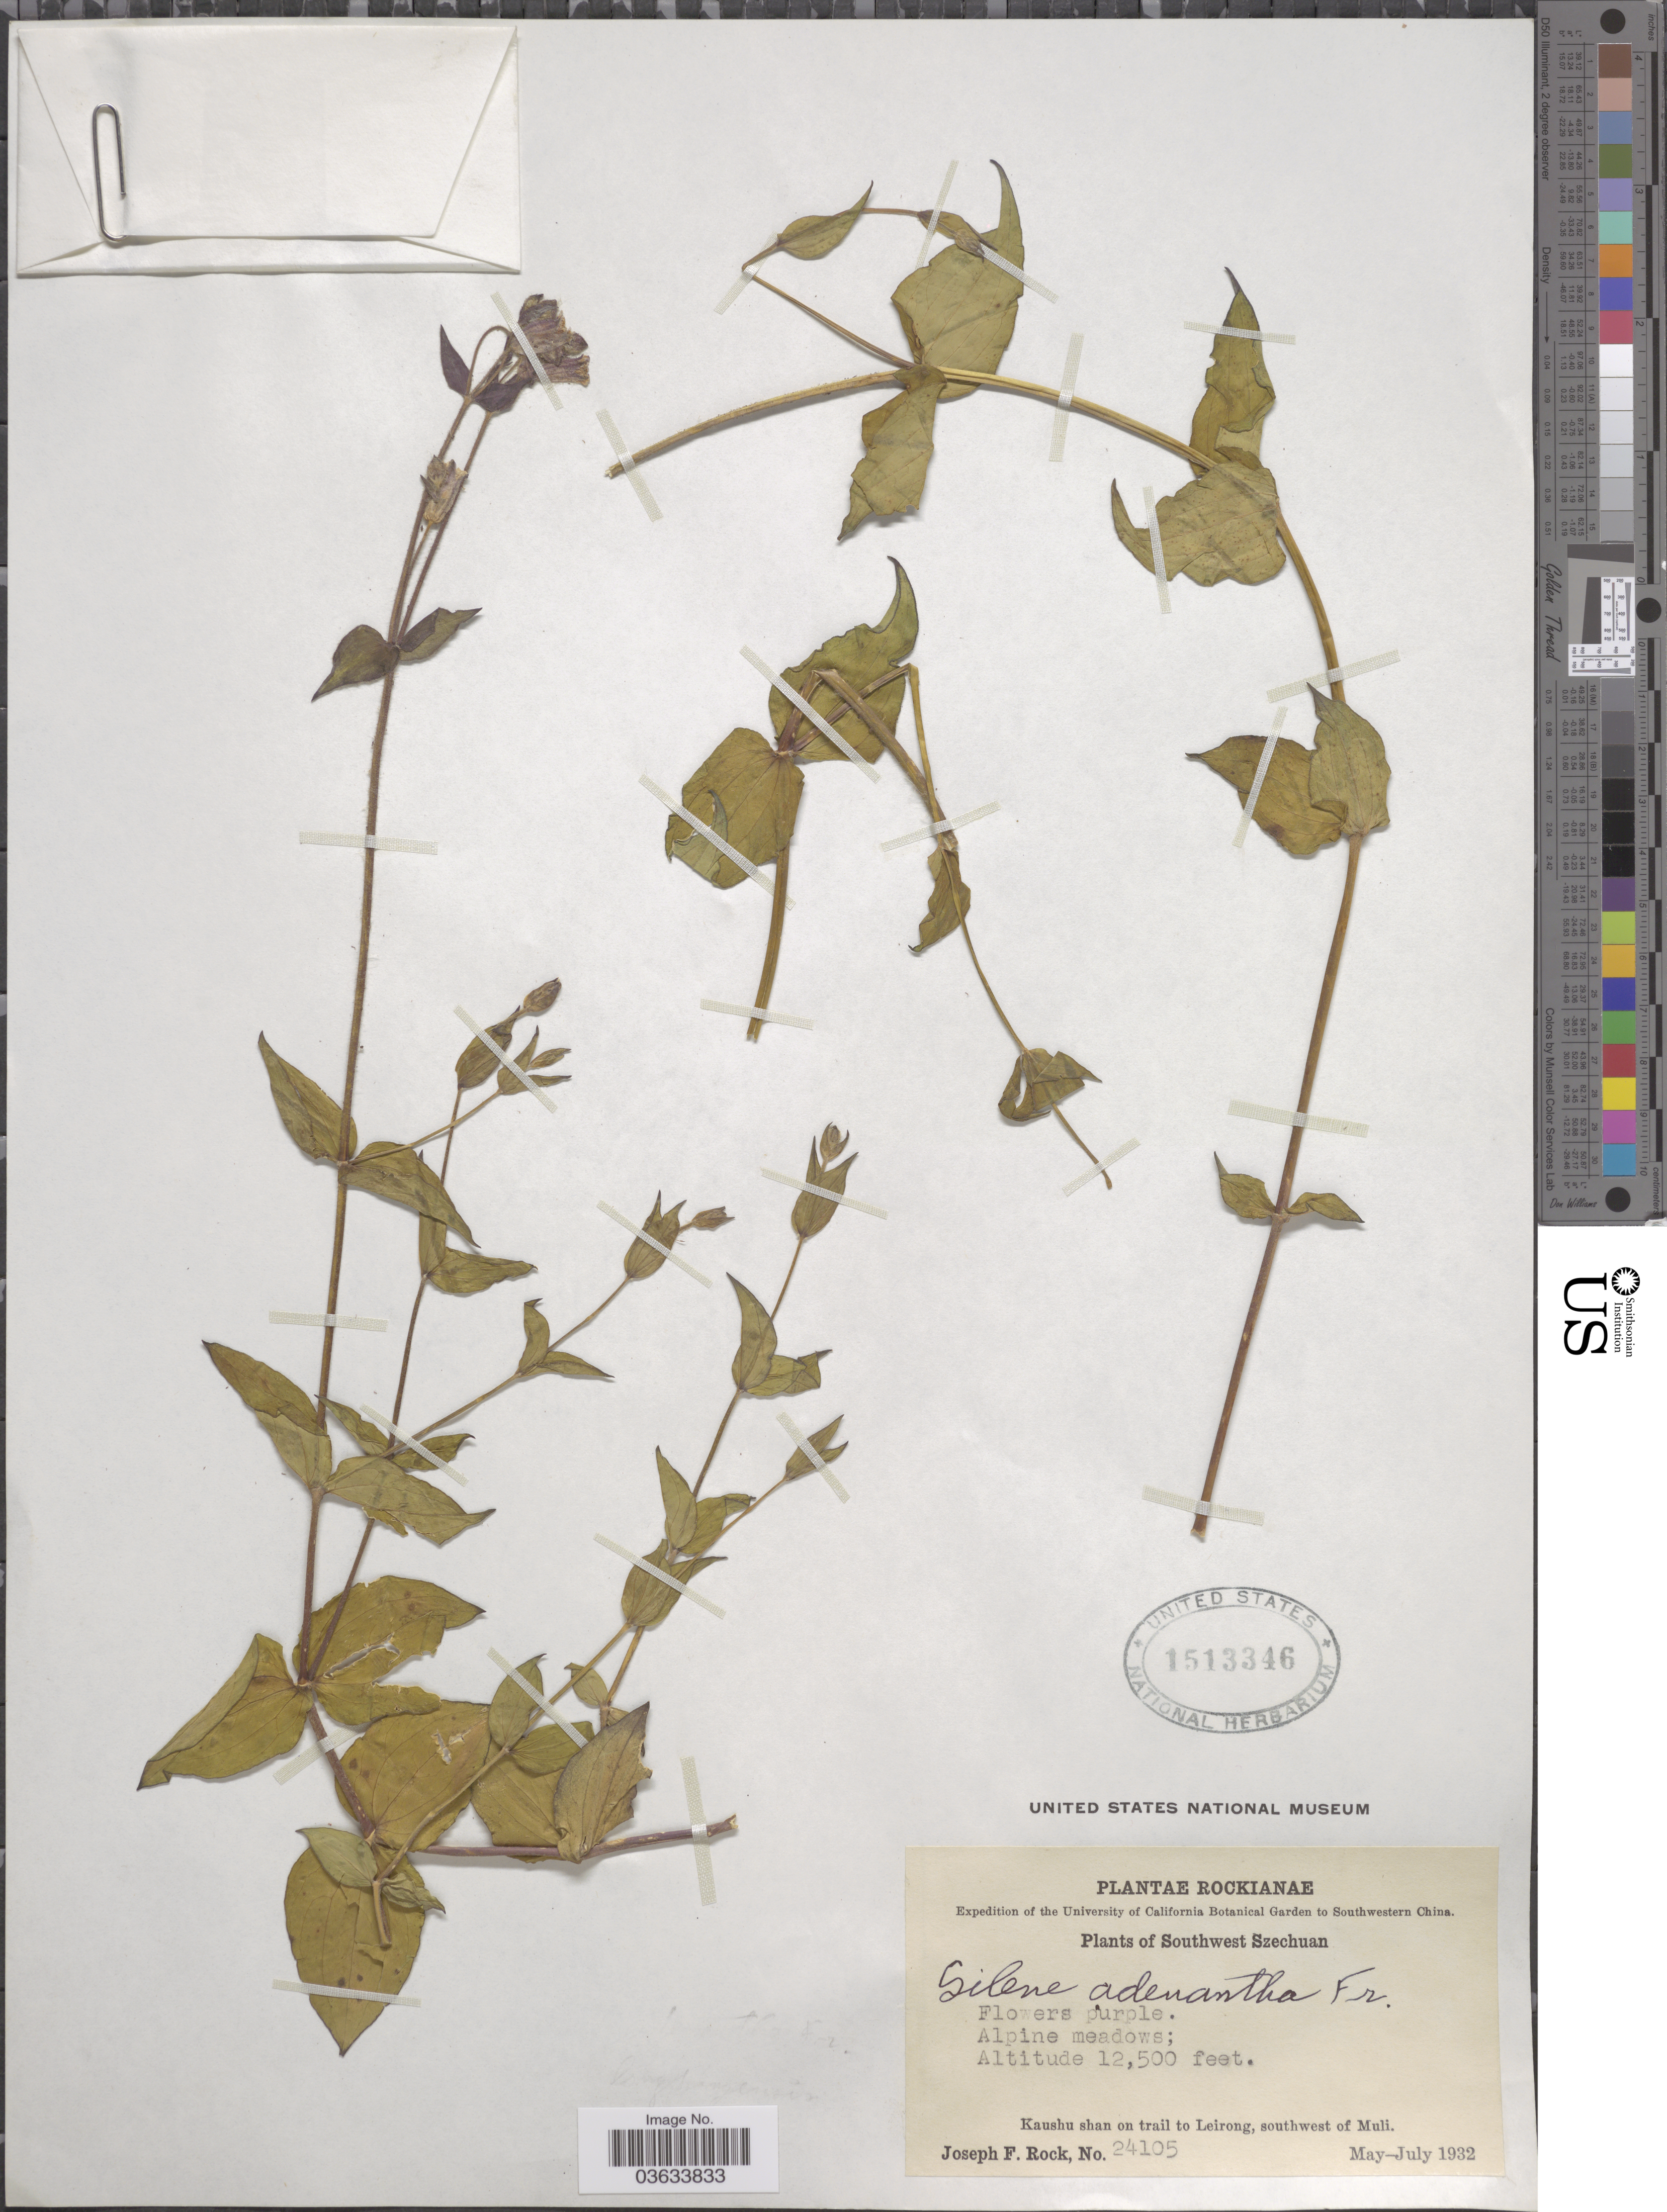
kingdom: Plantae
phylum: Tracheophyta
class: Magnoliopsida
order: Caryophyllales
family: Caryophyllaceae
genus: Silene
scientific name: Silene adenantha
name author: Franch.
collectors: J. F. Rock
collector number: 24105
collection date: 1932-05/1932-07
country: China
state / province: Sichuan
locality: Southwestern China. Southwest Szechuan. Kaushu shan on trail to Leirong, southwest of Muli.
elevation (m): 3810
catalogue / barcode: US 1513346